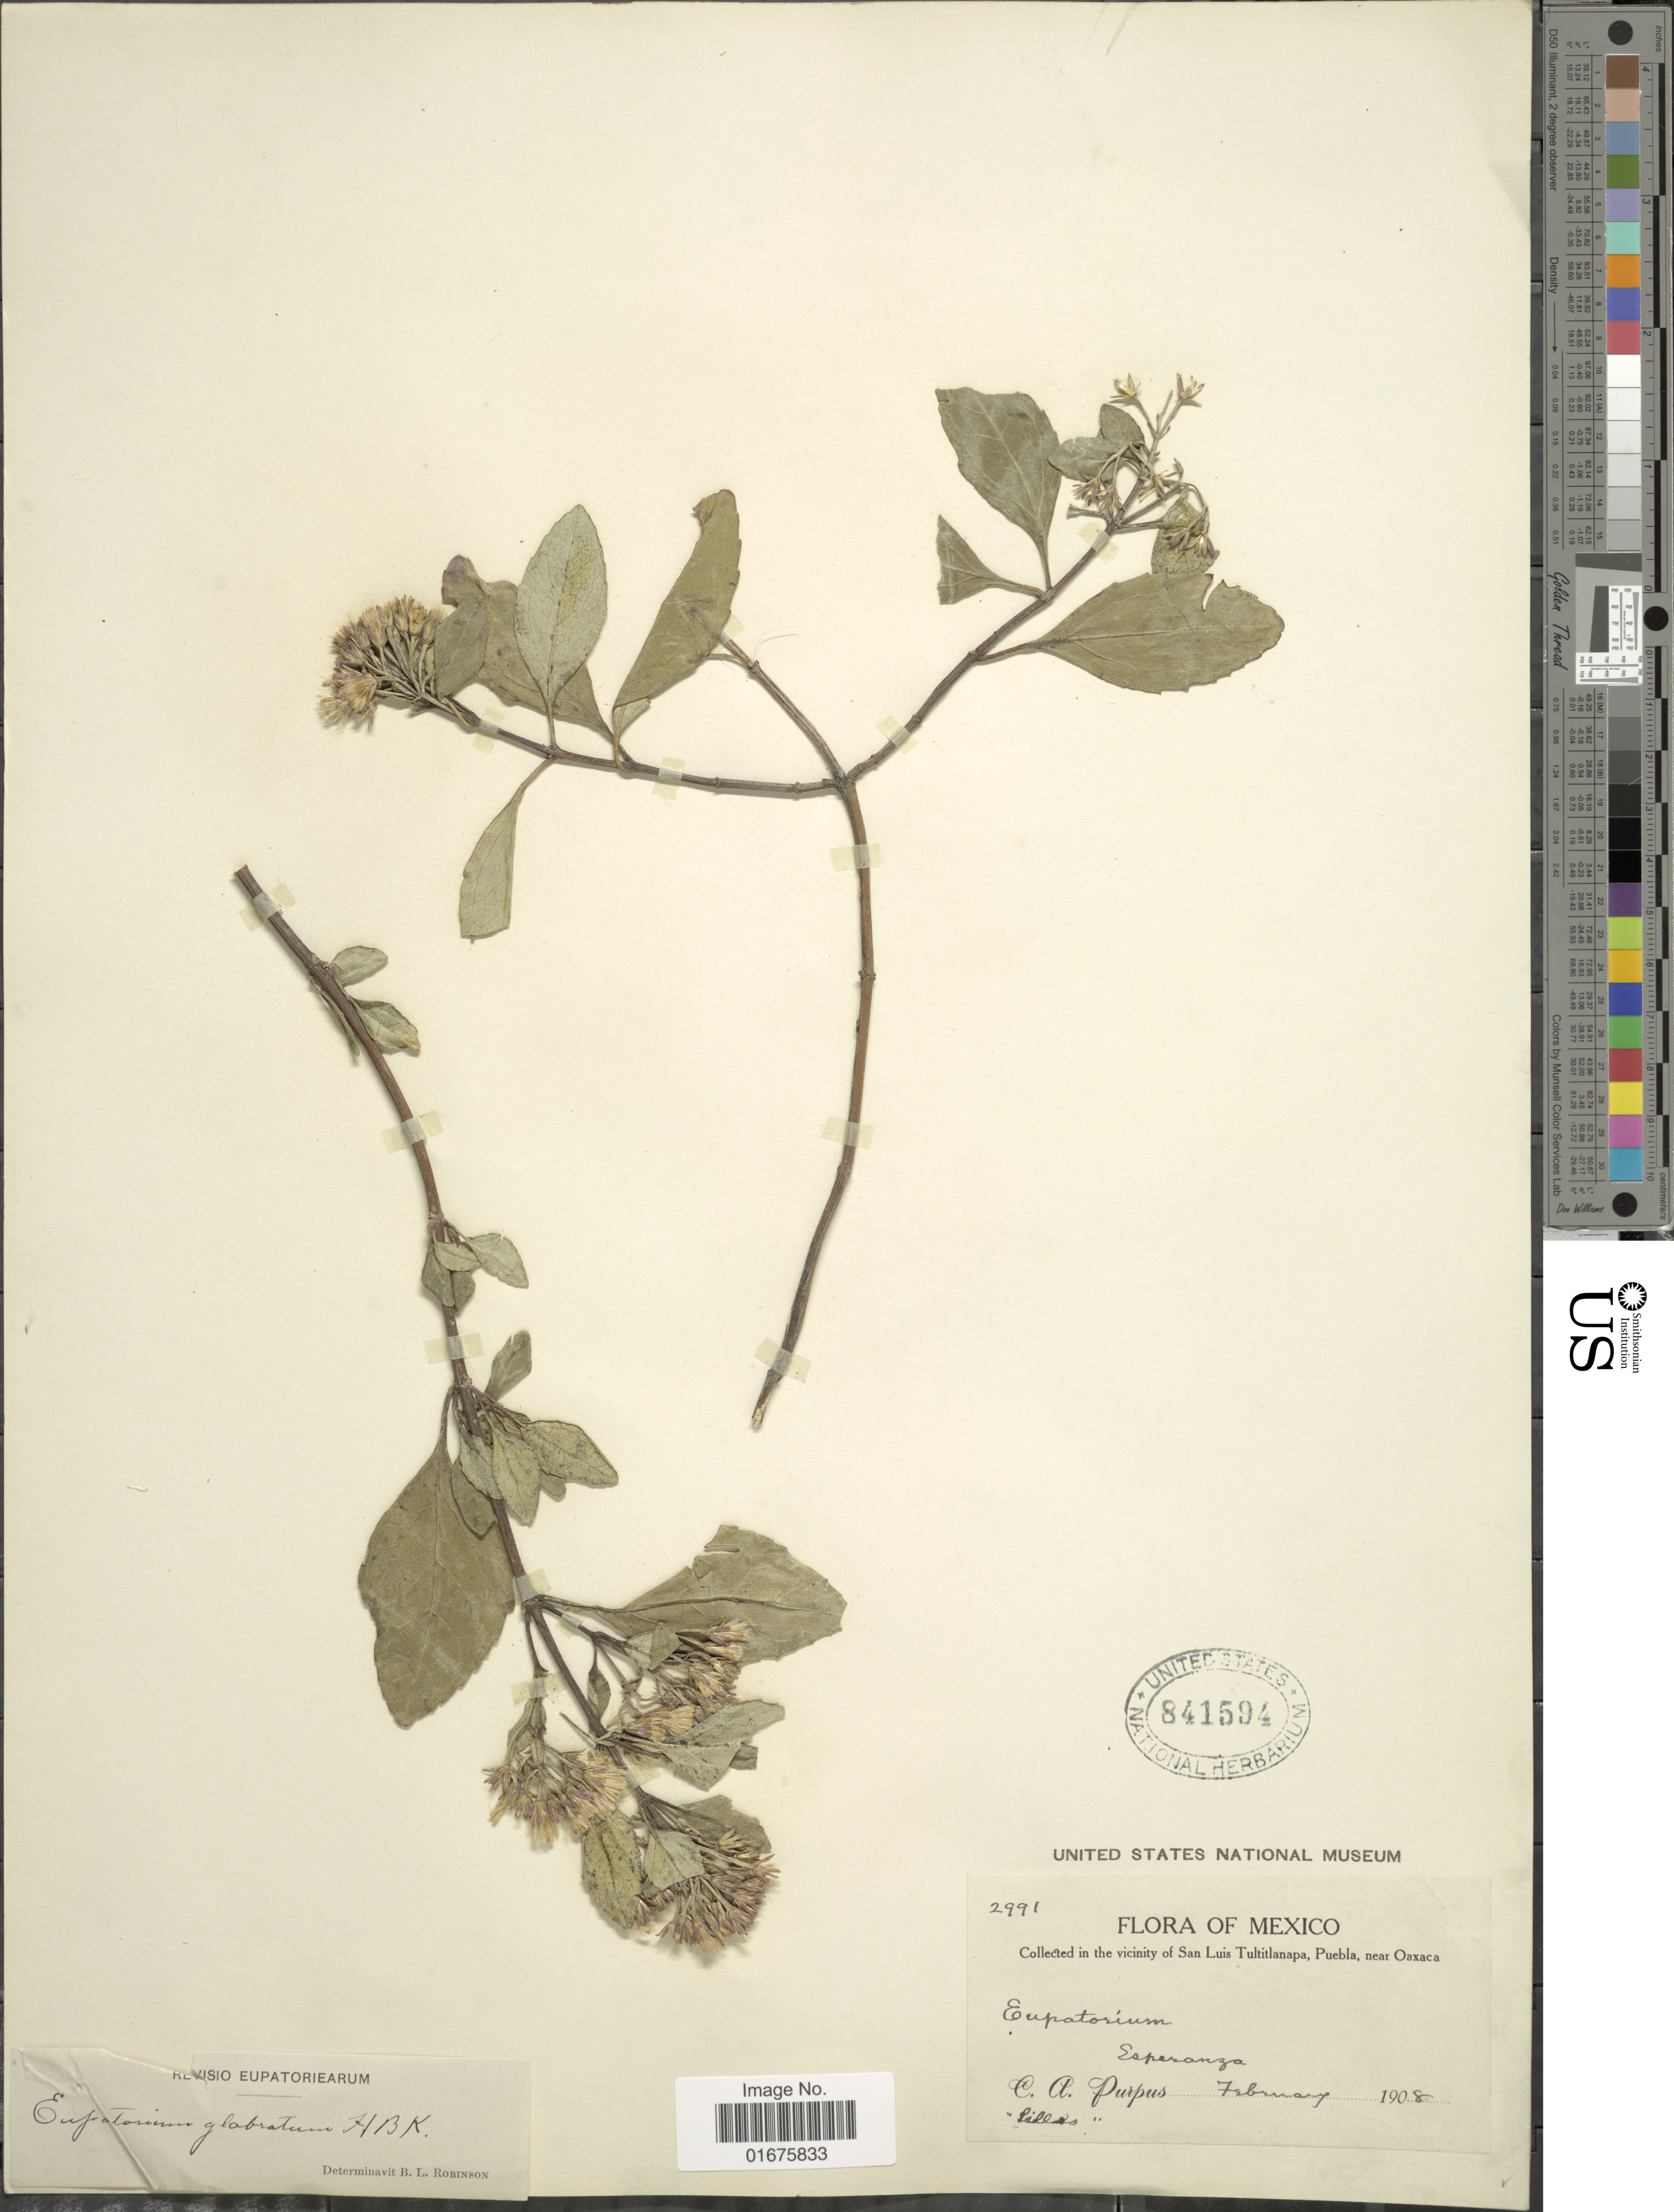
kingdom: Plantae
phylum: Tracheophyta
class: Magnoliopsida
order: Asterales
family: Asteraceae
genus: Ageratina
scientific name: Ageratina glabrata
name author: (Kunth) R.M. King & H. Rob.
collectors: C. A. Purpus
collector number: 2991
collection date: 1908-02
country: Mexico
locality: In the vicinity of San Luis Tultitlanapa, Puebla, near Oaxaca, Esperanza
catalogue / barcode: US 841594